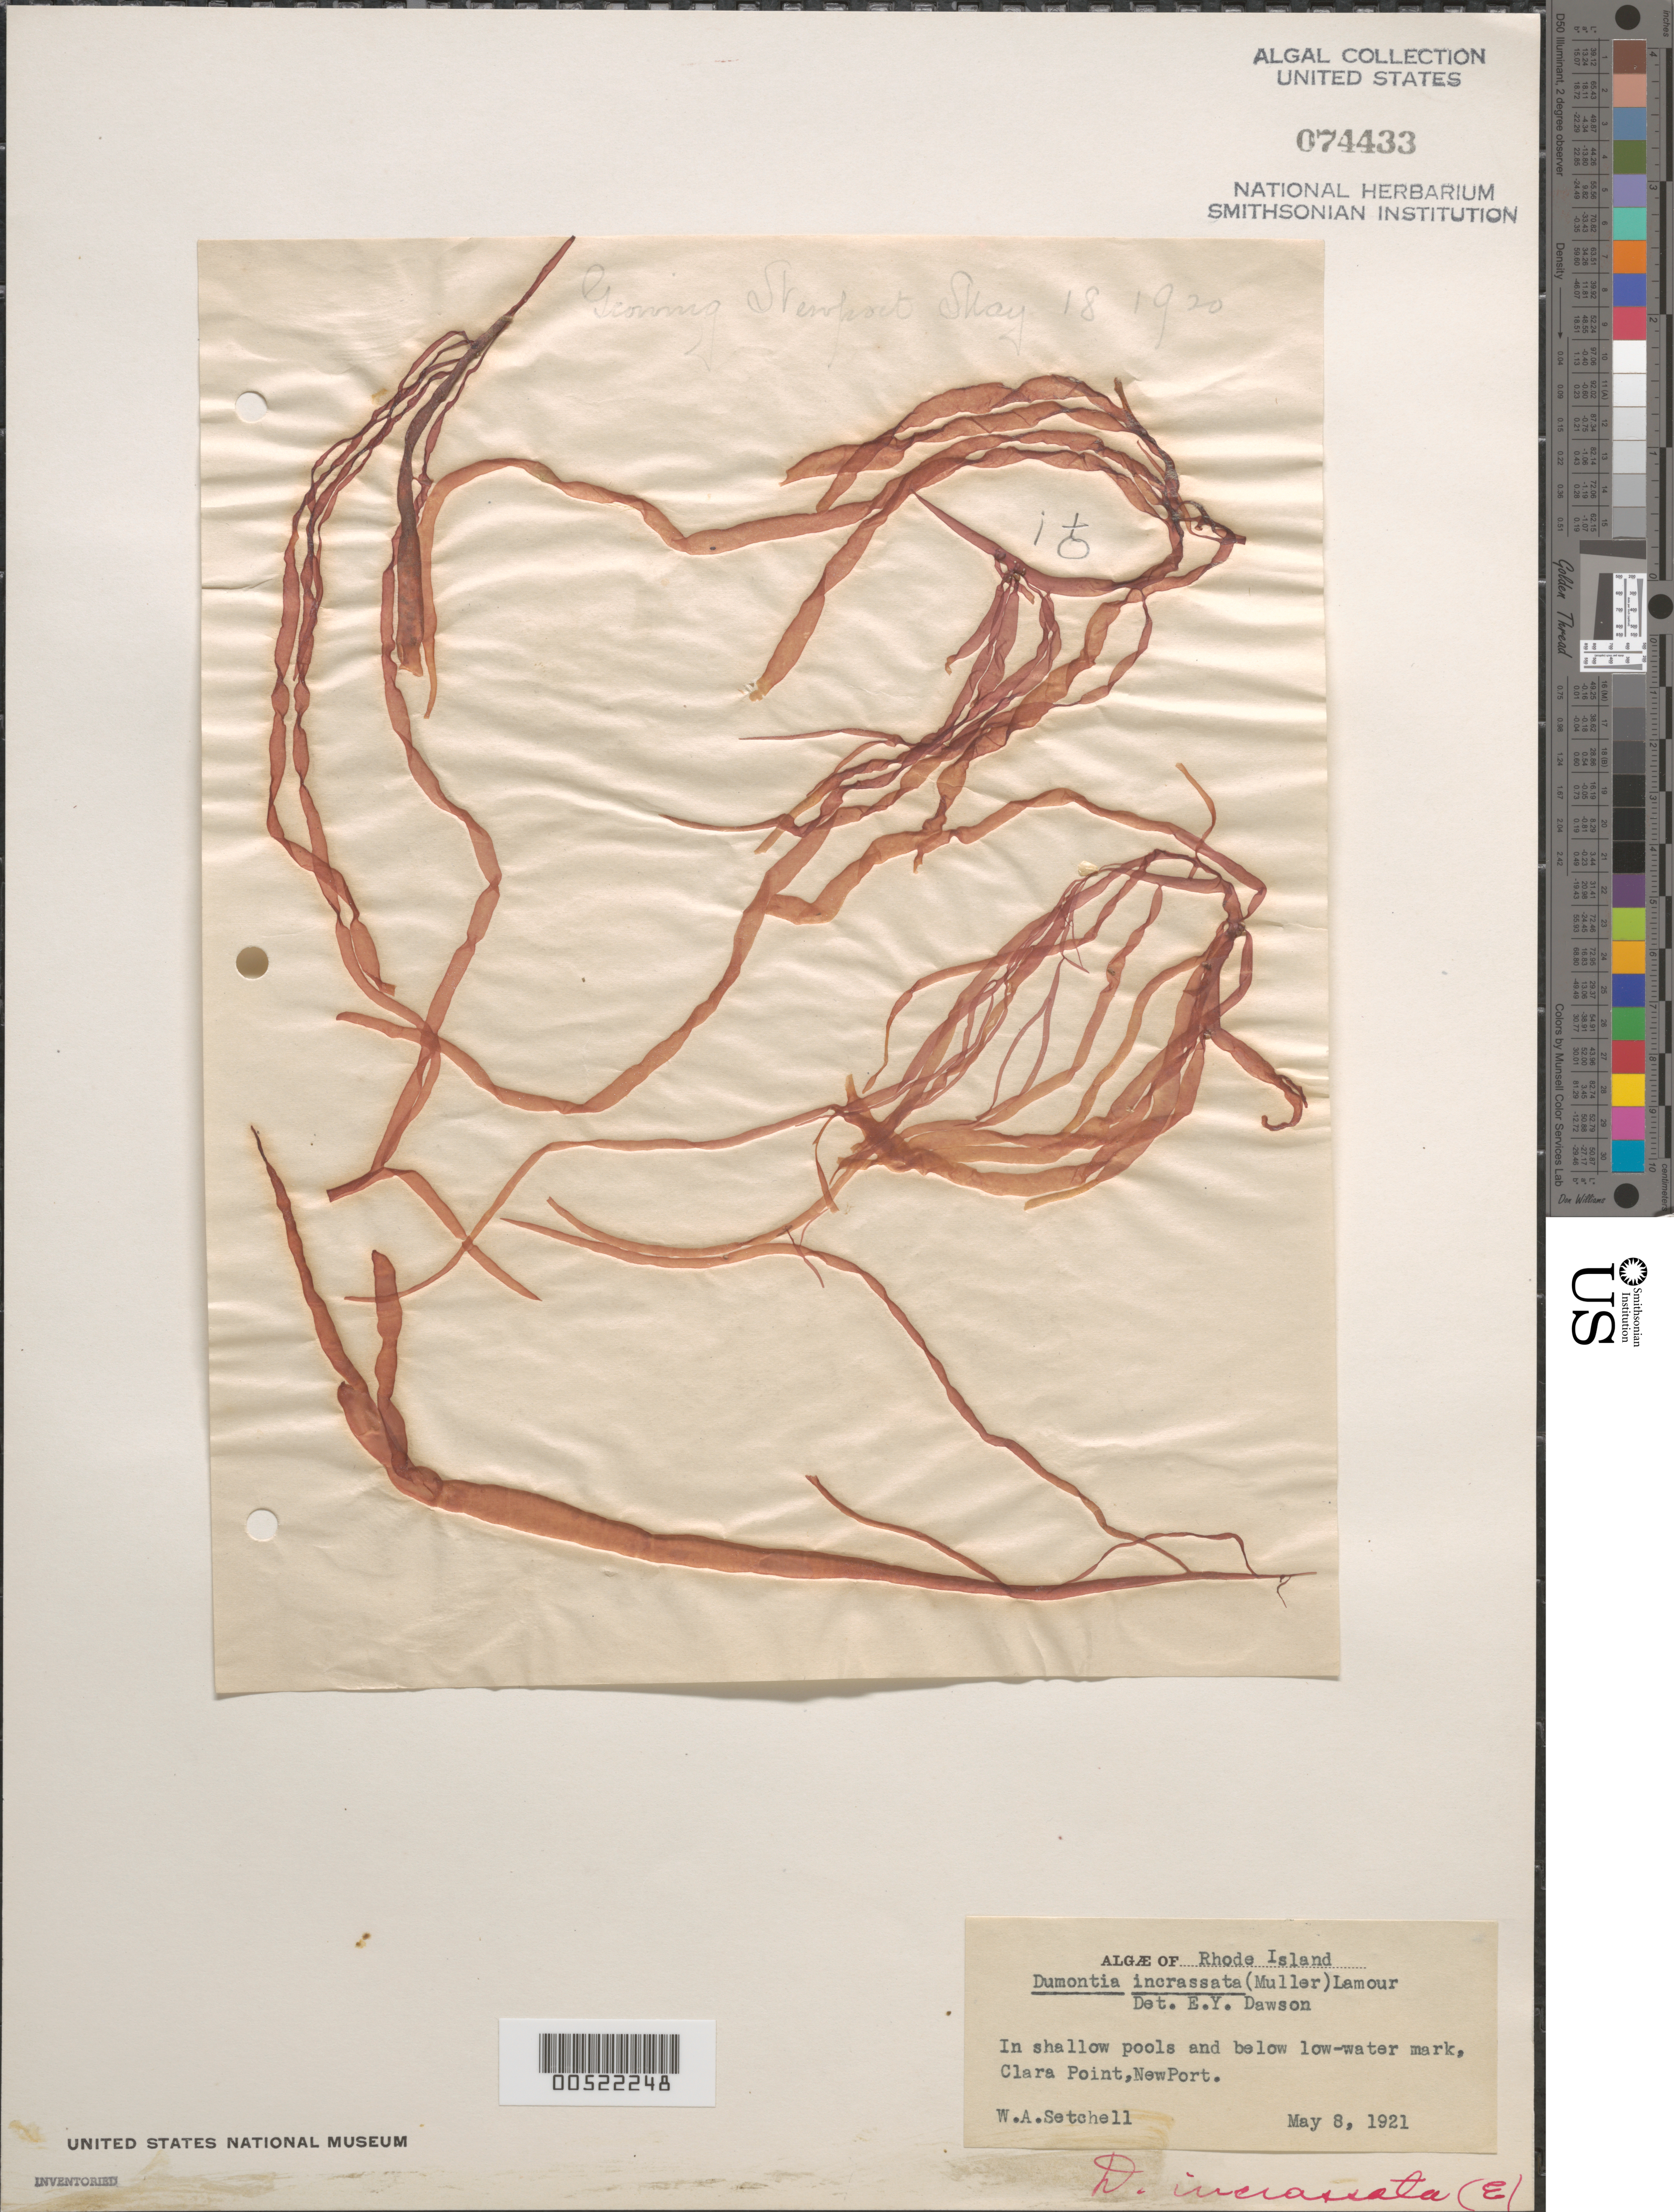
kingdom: Plantae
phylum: Rhodophyta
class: Florideophyceae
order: Gigartinales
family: Dumontiaceae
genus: Dumontia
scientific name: Dumontia contorta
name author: (S.G. Gmel.) Rupr.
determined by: Algae name updating Project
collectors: W. Setchell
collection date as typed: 08 May 1921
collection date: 1921-05-08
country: United States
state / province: Rhode Island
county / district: Newport County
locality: Clara Point, Newport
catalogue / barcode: US 74433